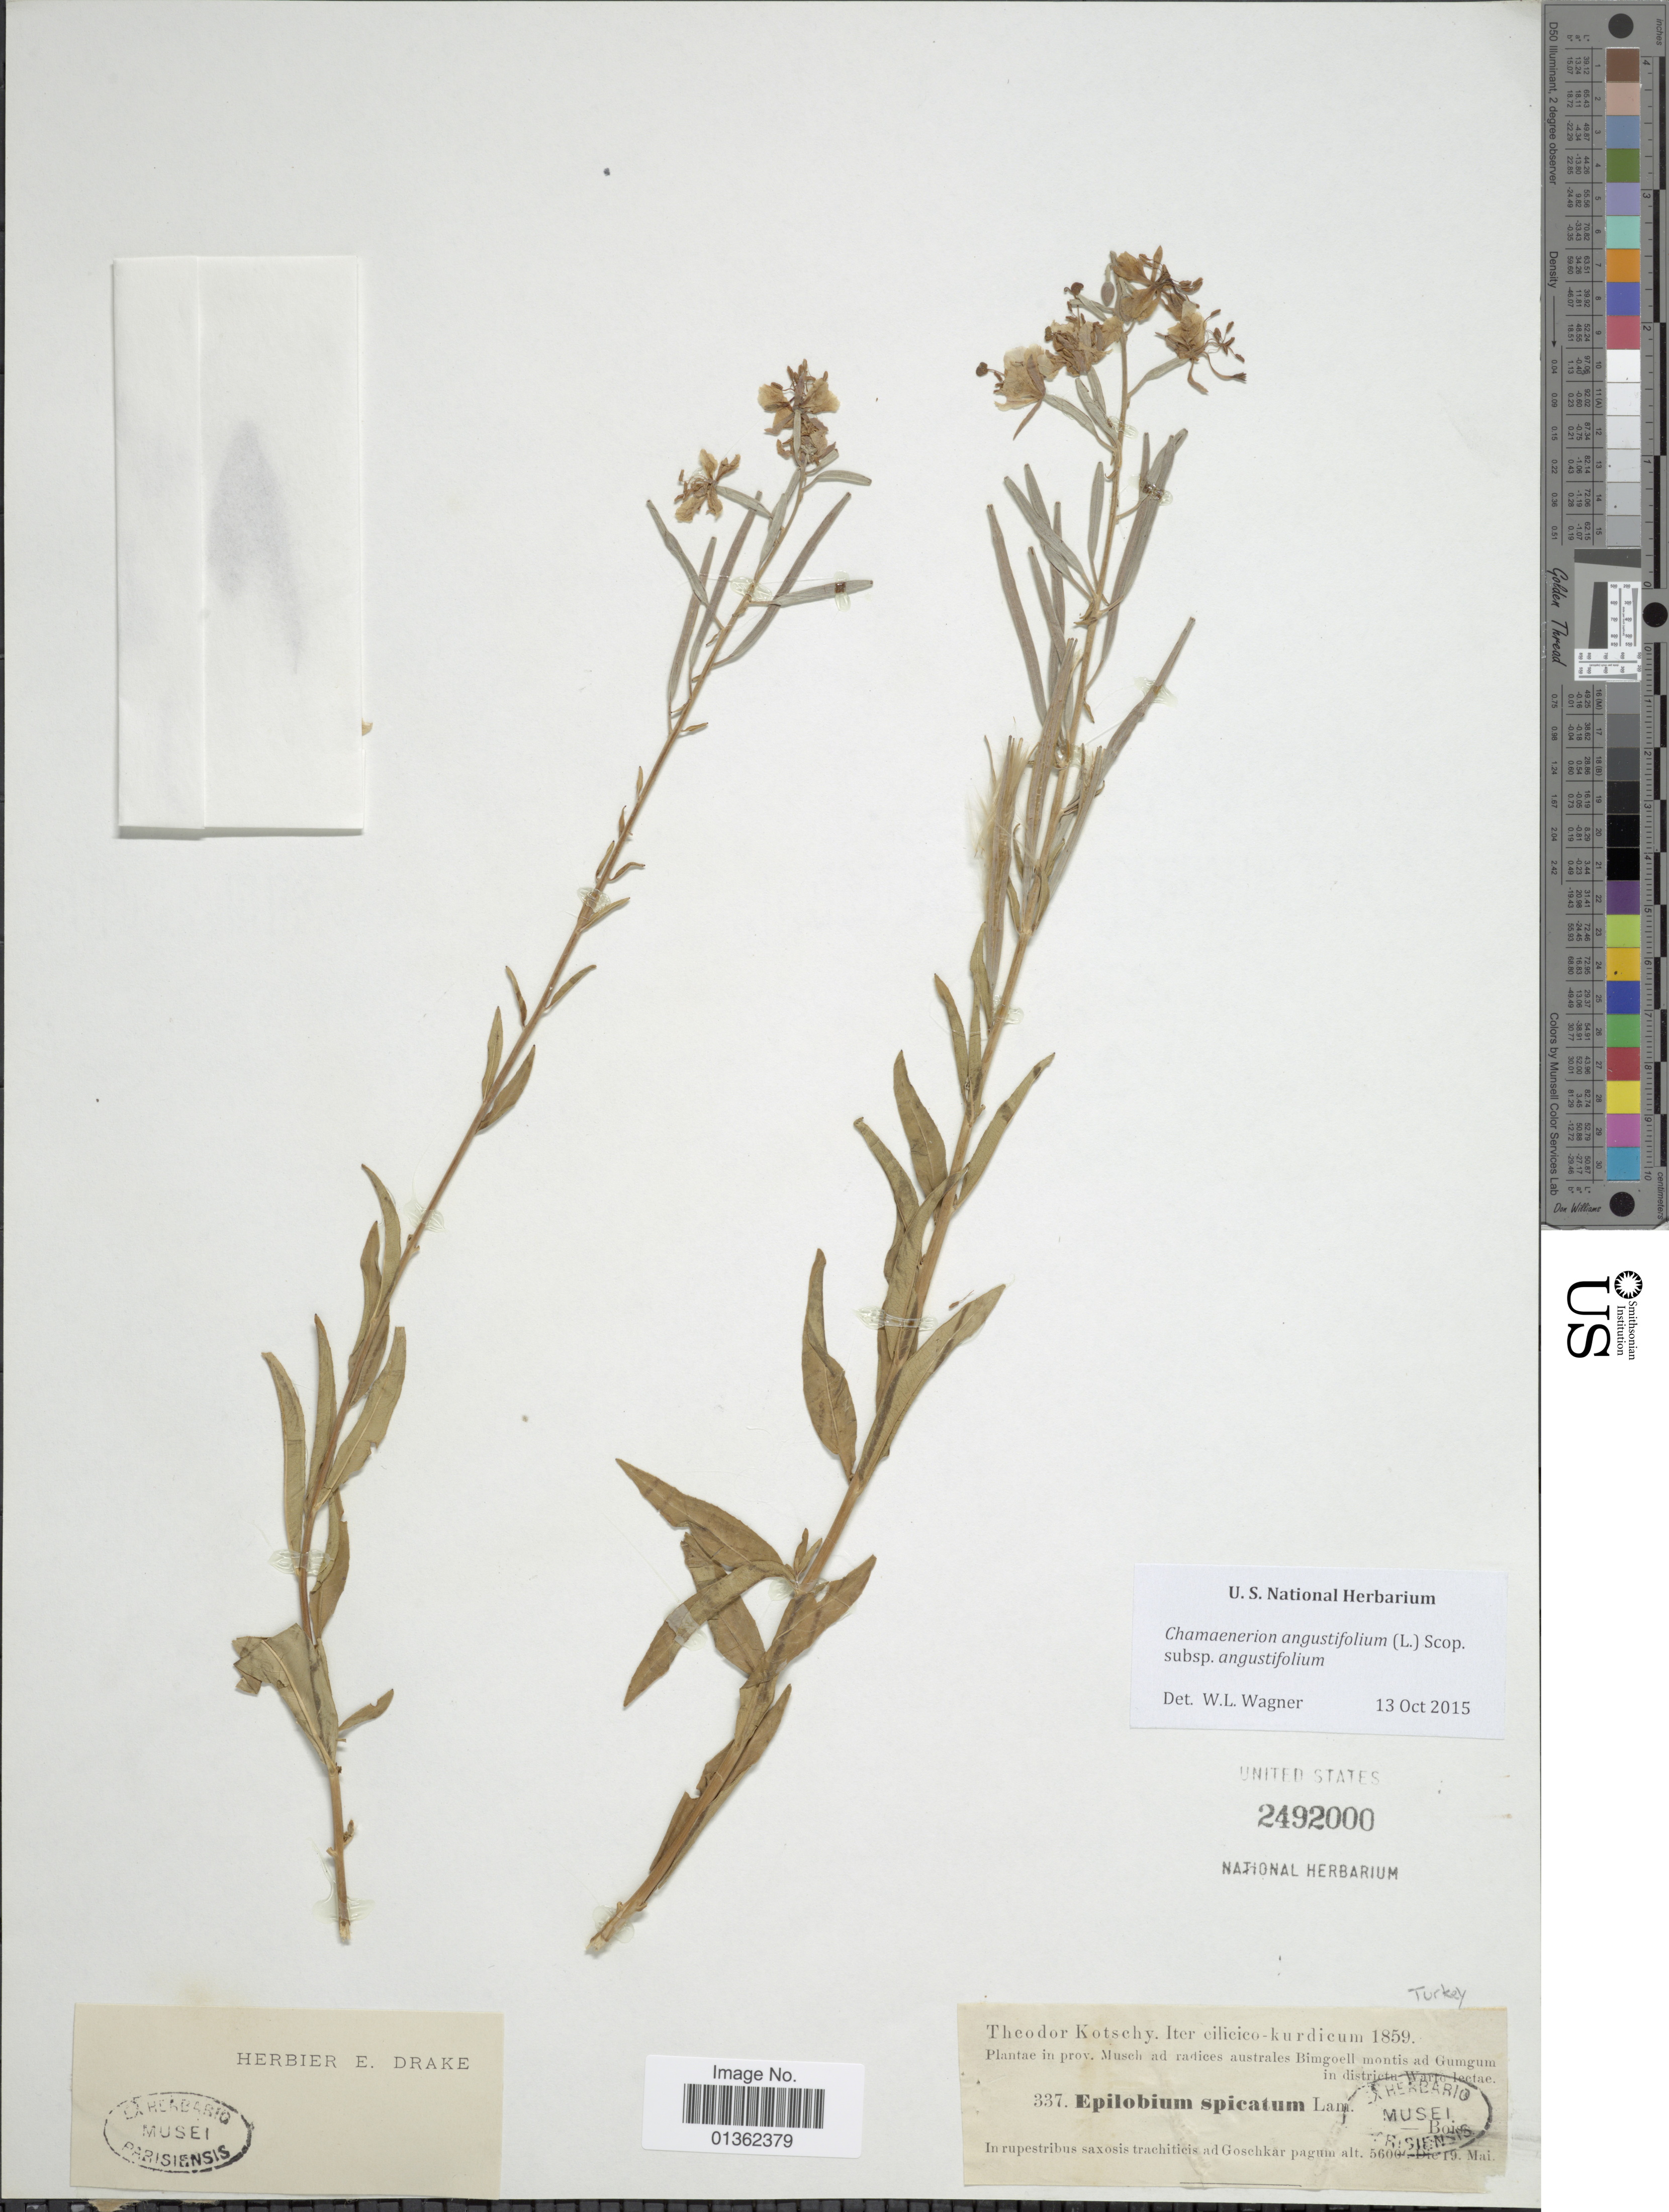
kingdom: Plantae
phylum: Tracheophyta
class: Magnoliopsida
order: Myrtales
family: Onagraceae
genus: Chamaenerion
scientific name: Chamaenerion angustifolium subsp. angustifolium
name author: (L.) Scop.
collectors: K. G. Kotschy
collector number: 337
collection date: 1859-05-19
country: Turkey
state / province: Mus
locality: Prov. Musch ad radices australes Bimgoell montis ad Gumgum in districta Warto lectae. In rupestribus saxosis trachiticis ad Goschkar pagum.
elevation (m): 1707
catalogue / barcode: US 2492000